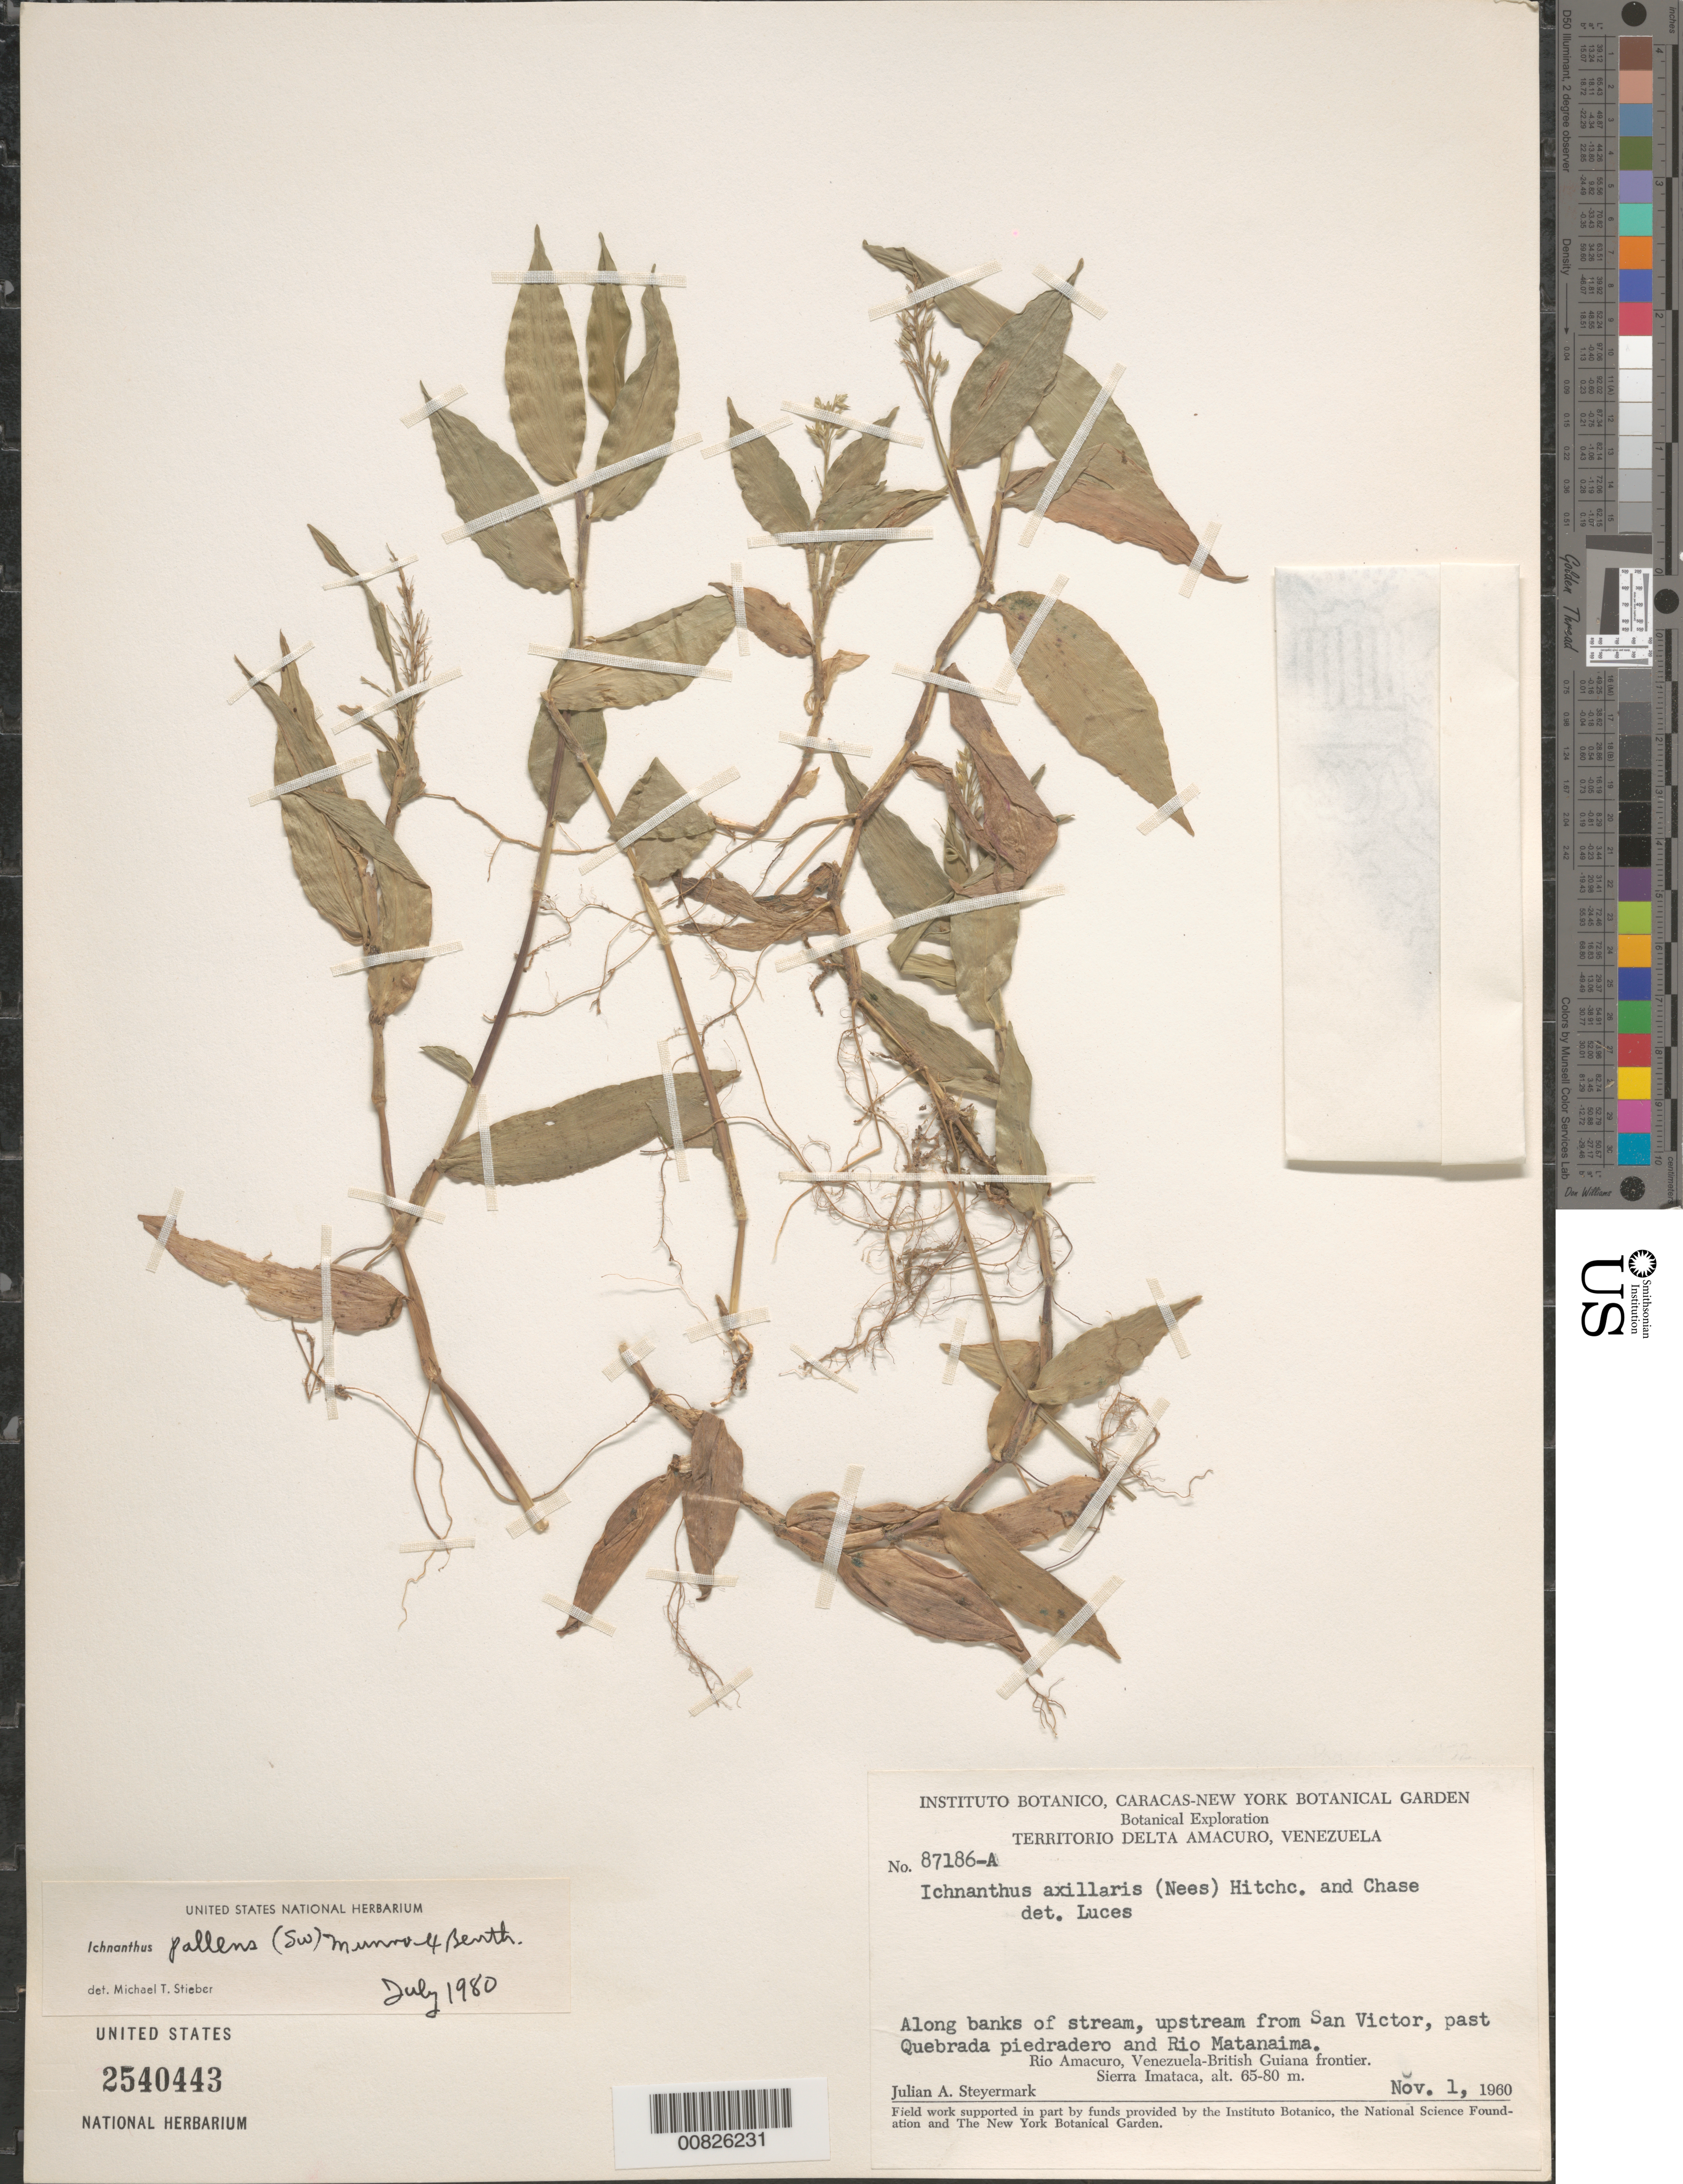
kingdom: Plantae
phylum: Tracheophyta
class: Liliopsida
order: Poales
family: Poaceae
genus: Ichnanthus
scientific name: Ichnanthus pallens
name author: (Sw.) Munro ex Benth.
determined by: Stieber, M. T.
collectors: J. Steyermark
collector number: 87186 A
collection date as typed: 1-Nov-60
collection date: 1960-11-01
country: Venezuela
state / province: Delta Amacuro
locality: Río Amacuro, Venezuela-British Guiana frontier, Sierra Imataca; upstream from San Victor, past Quebrada Piedradero and Río Matanaima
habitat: Along banks of stream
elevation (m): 65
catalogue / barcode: US 2540443